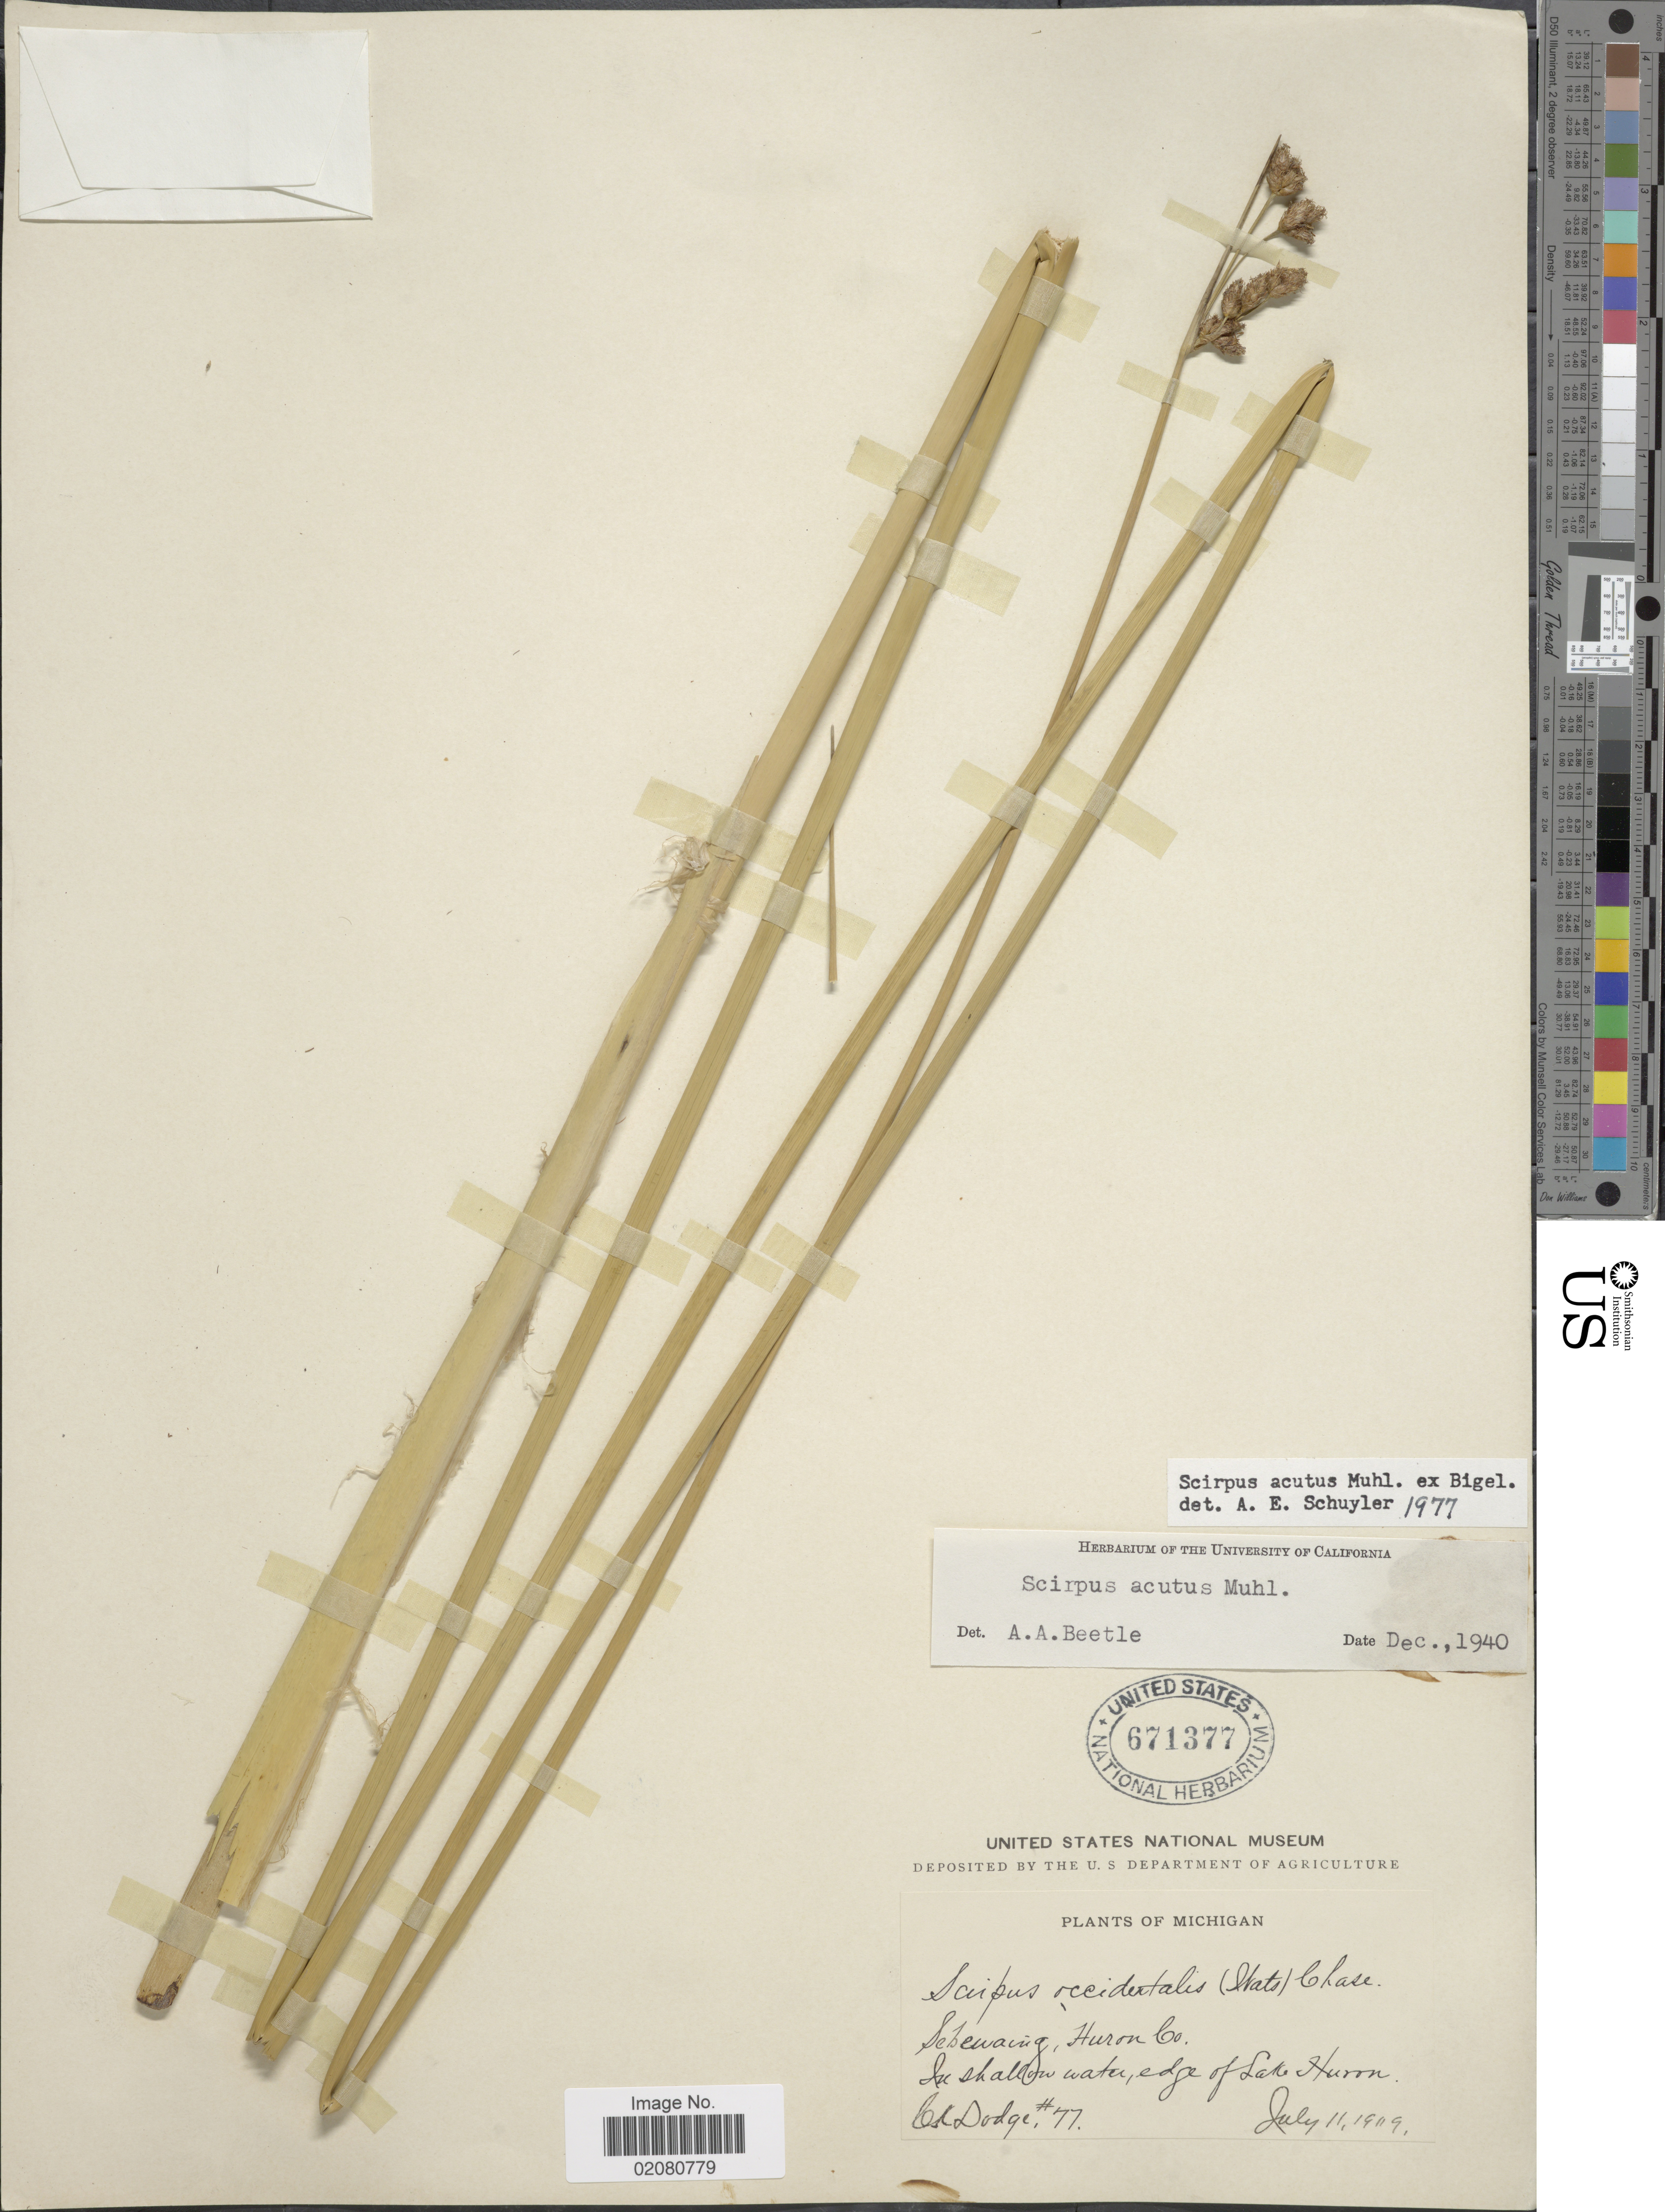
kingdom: Plantae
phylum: Tracheophyta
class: Liliopsida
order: Poales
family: Cyperaceae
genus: Schoenoplectus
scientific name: Schoenoplectus acutus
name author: (Muhl. ex Bigelow) Á. Löve & D. Löve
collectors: C. Dodge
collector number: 77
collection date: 1909-07-11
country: United States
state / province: Michigan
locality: Sebewaing, Huron Co. In shallow water, edge of Lake Huron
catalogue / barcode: US 671377